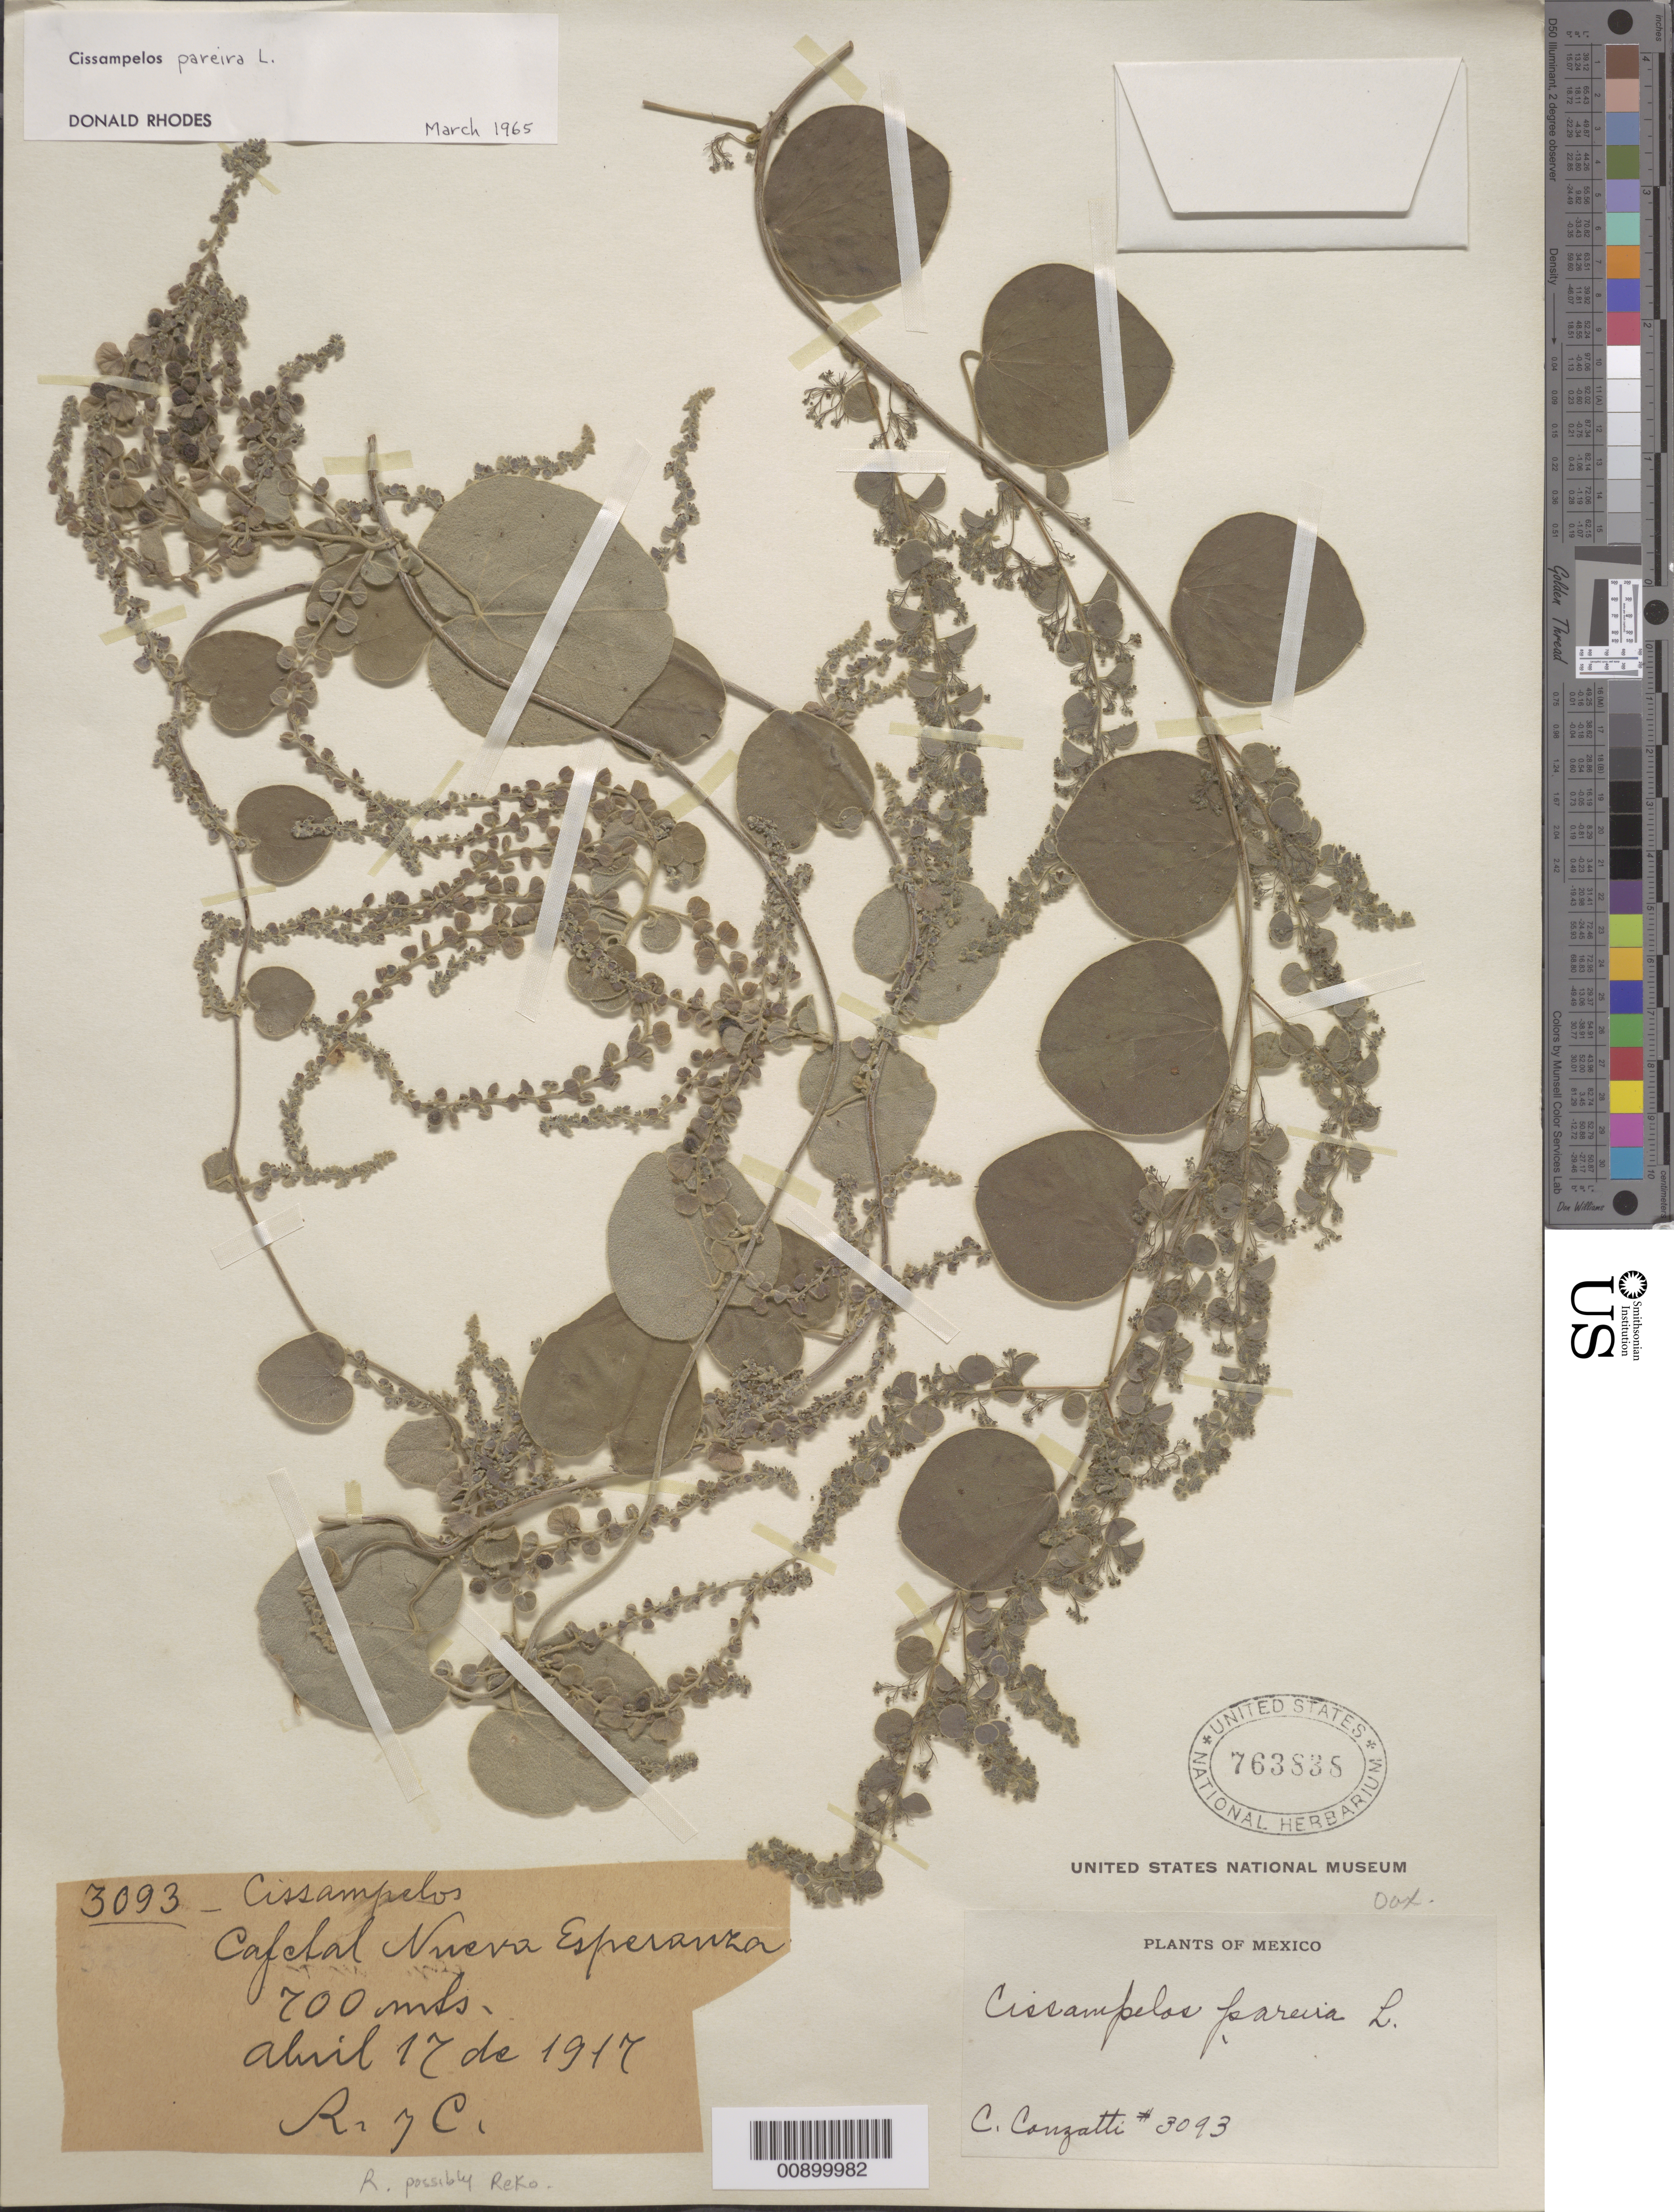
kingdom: Plantae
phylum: Tracheophyta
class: Magnoliopsida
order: Ranunculales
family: Menispermaceae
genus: Cissampelos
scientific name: Cissampelos pareira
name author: L.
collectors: C. Conzatti & B. P. Reko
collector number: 3093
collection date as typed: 17 Apr 1917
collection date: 1917-04-17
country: Mexico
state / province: Oaxaca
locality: Cafetal Nueva Esperanza.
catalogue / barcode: US 763838